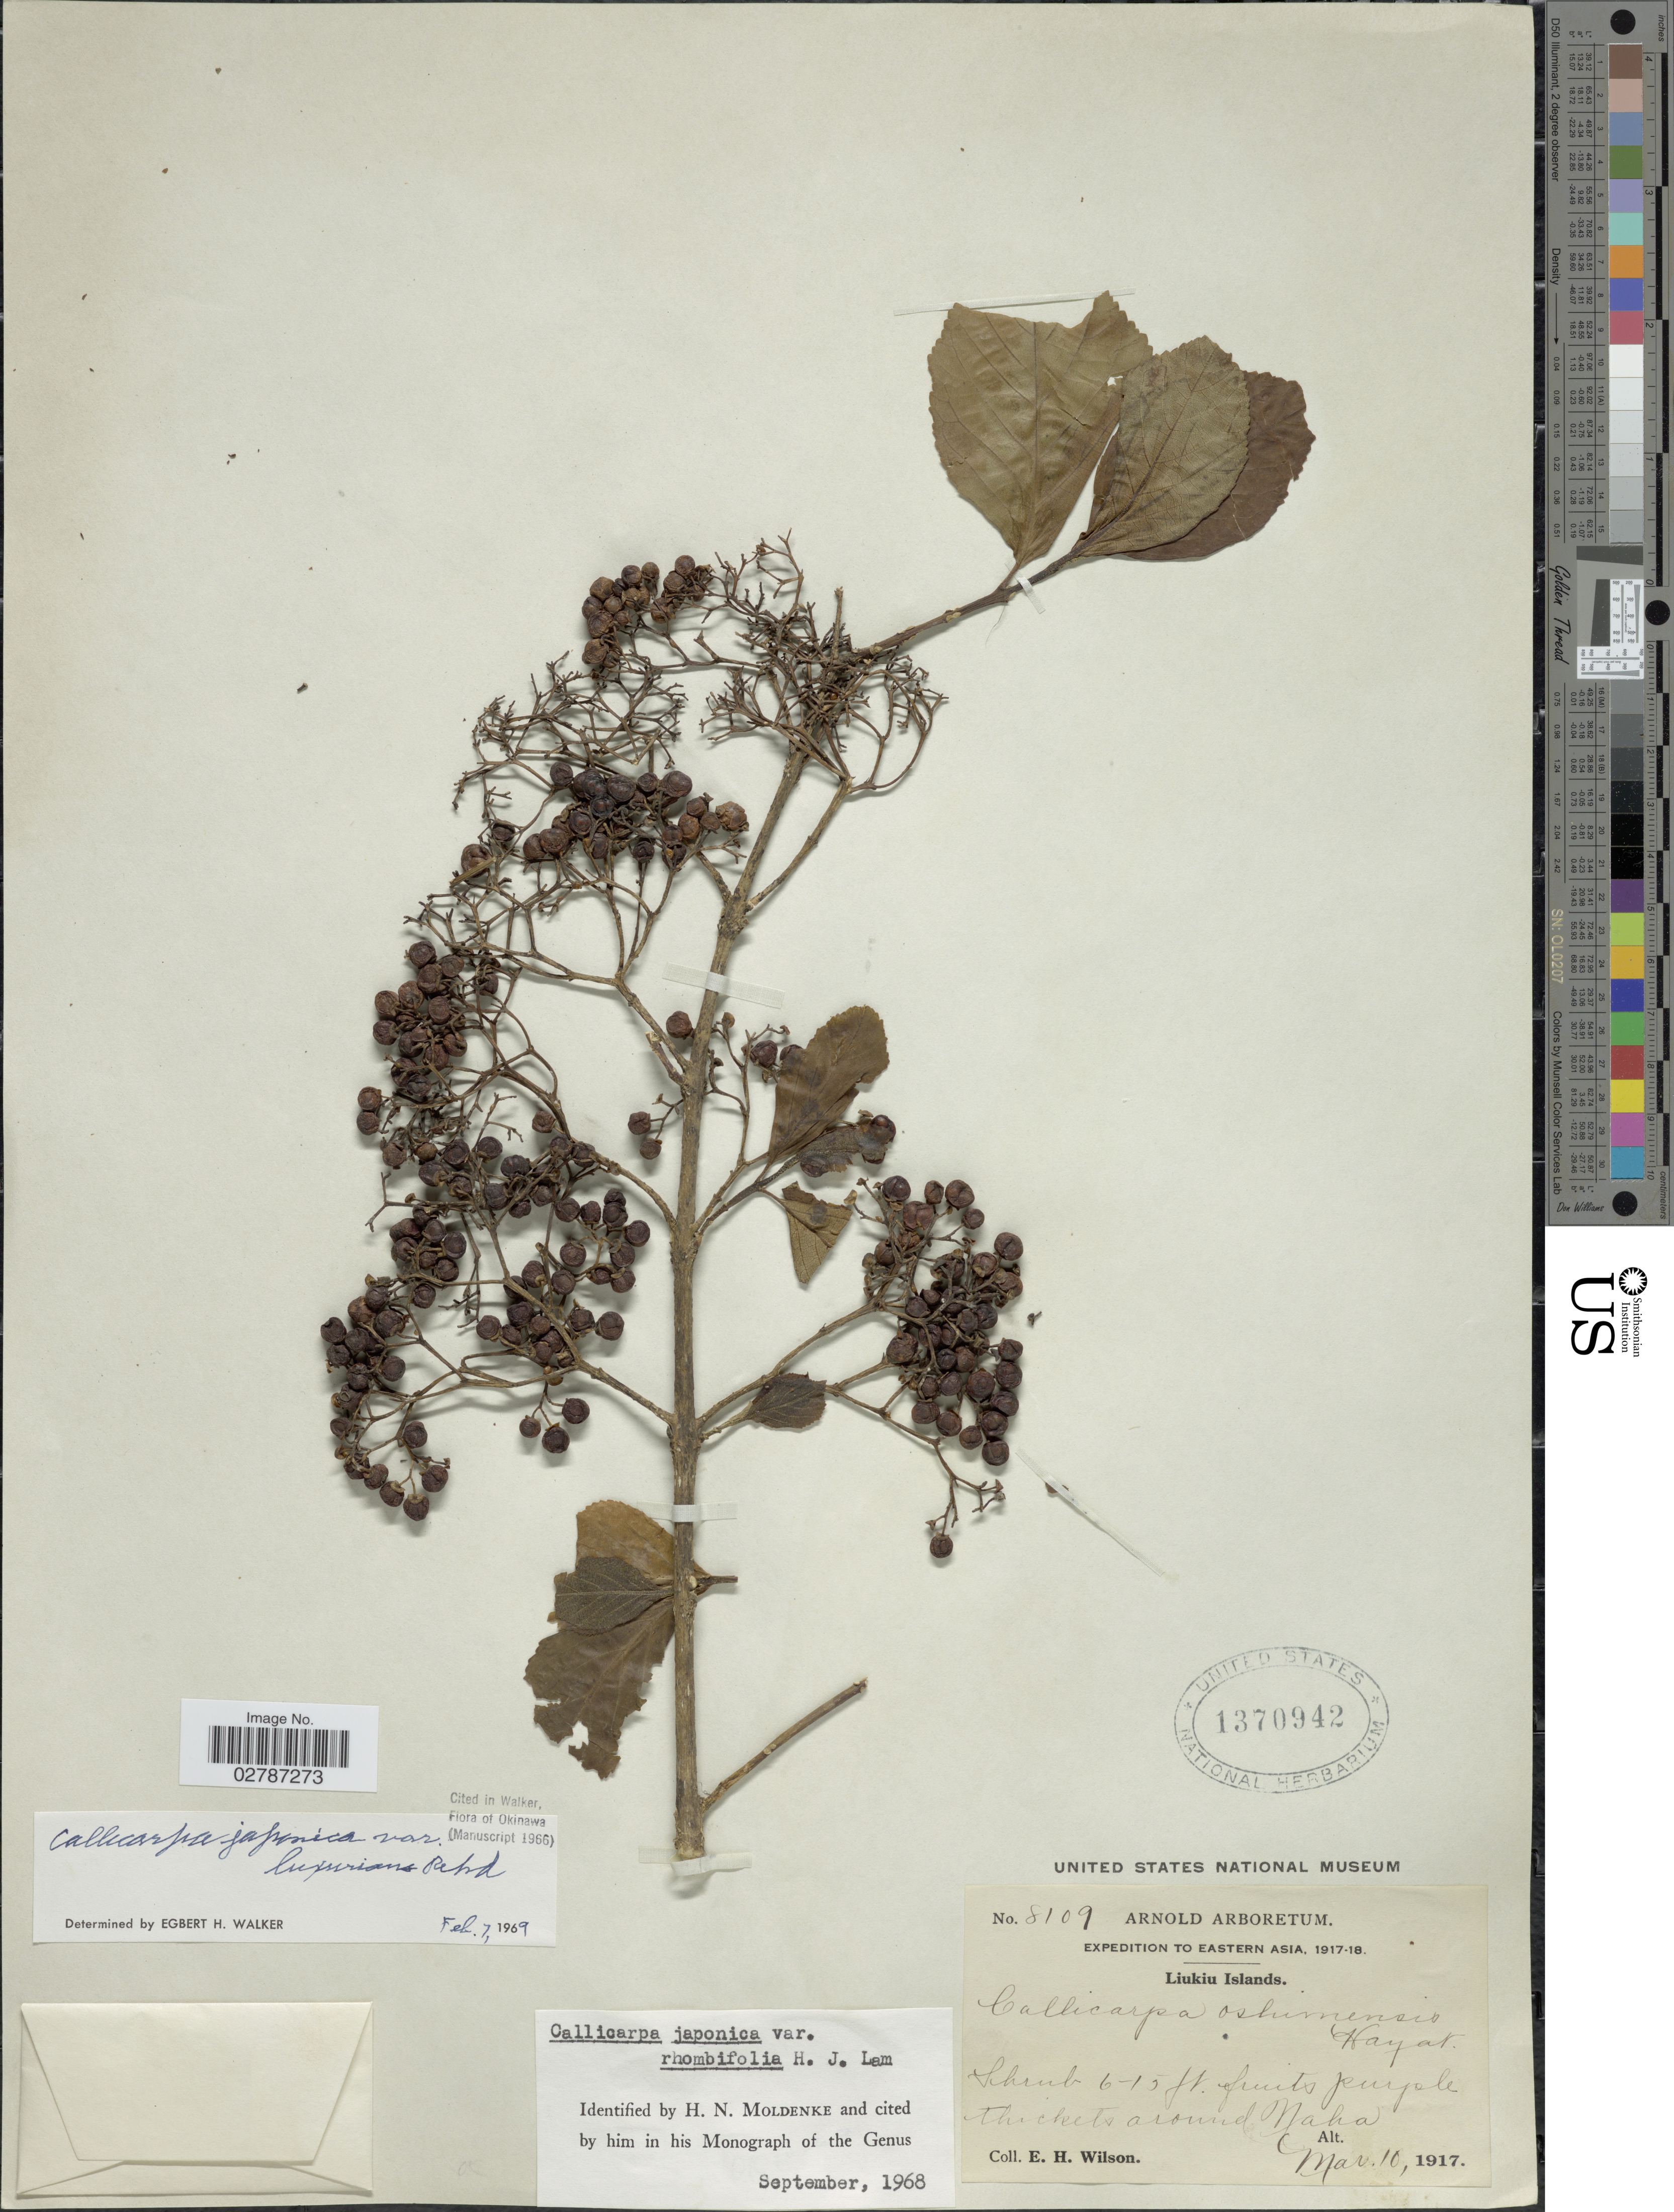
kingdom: Plantae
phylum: Tracheophyta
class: Magnoliopsida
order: Lamiales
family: Lamiaceae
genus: Callicarpa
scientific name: Callicarpa japonica var. luxurians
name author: Rehder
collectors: E. Wilson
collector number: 8109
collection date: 1917-03-10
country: Japan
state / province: Okinawa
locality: Eastern Asia. Liukiu Islands. Thickets around Naha.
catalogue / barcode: US 1370942